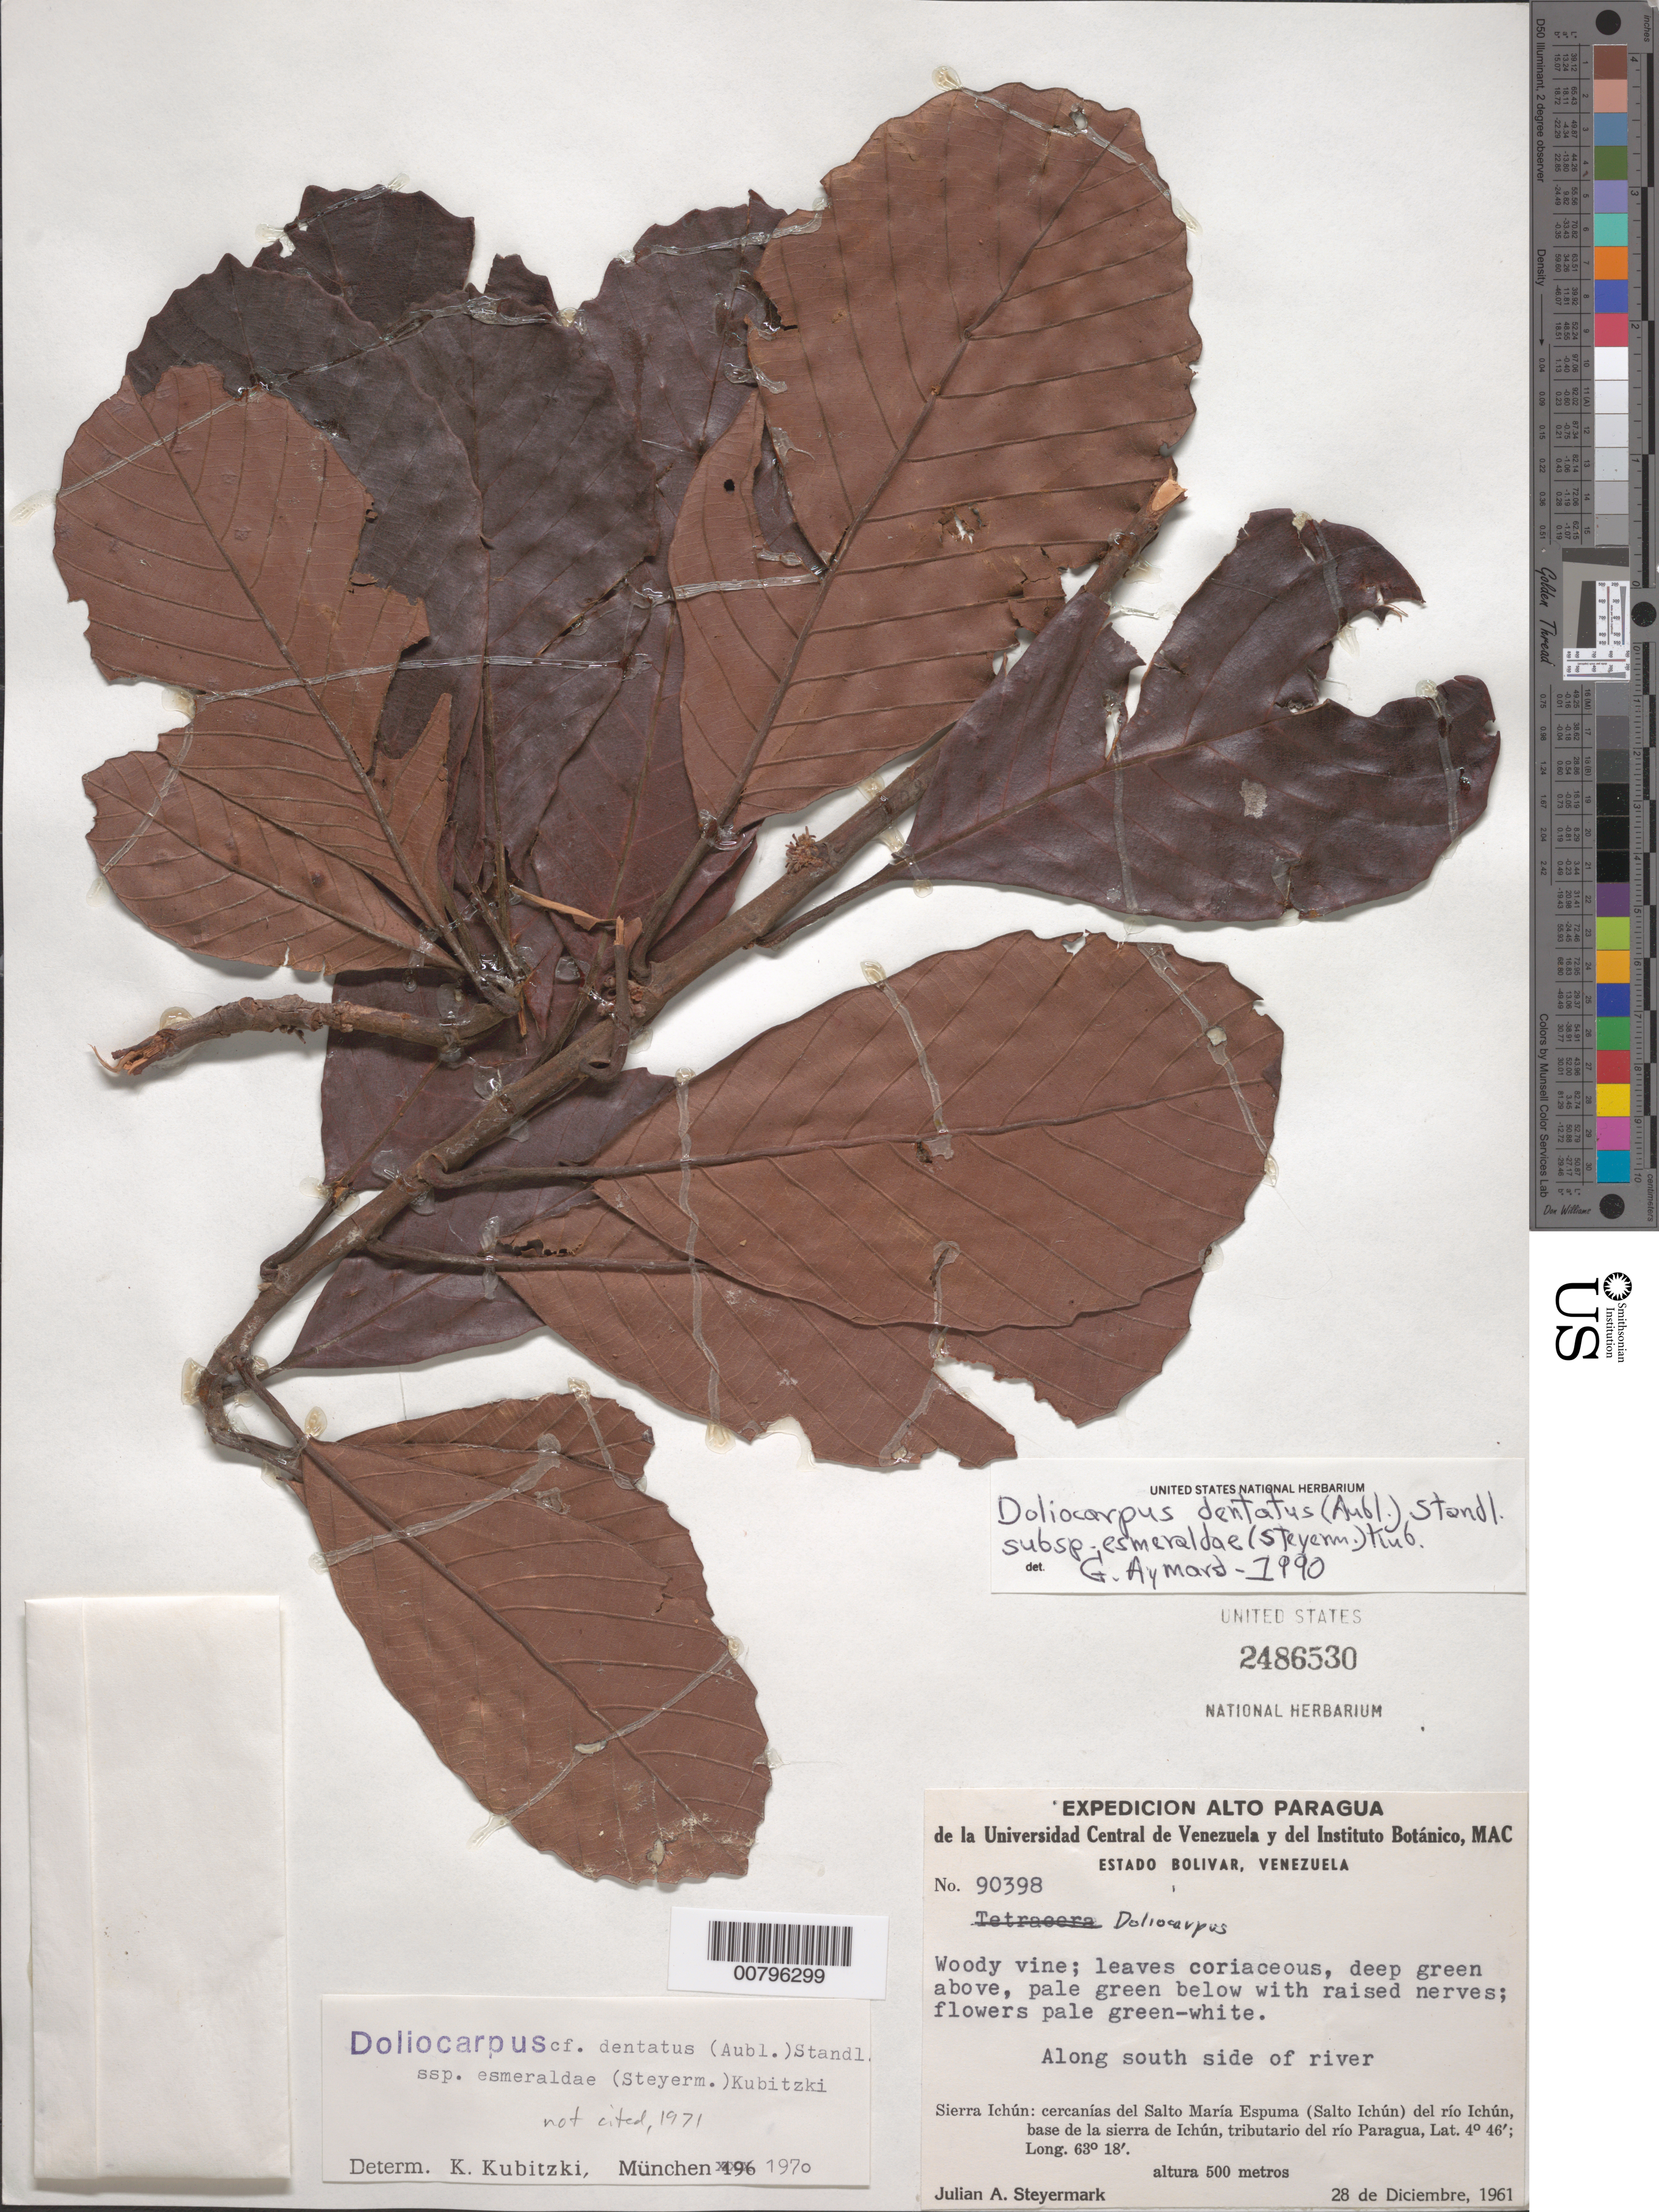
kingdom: Plantae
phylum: Tracheophyta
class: Magnoliopsida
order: Dilleniales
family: Dilleniaceae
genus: Doliocarpus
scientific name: Doliocarpus spathulifolius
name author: Kubitzki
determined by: Victor Longhi Monzoli, João, (BRAZIL)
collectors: J. Steyermark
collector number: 90398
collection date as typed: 28-Dec-61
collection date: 1961-12-28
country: Venezuela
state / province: Bolívar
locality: Sierra Ichún: Salto María Espuma (Salto Ichún) del Río Ichún (tributary of río Paragua)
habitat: Along S side of river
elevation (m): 500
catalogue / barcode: US 2486530